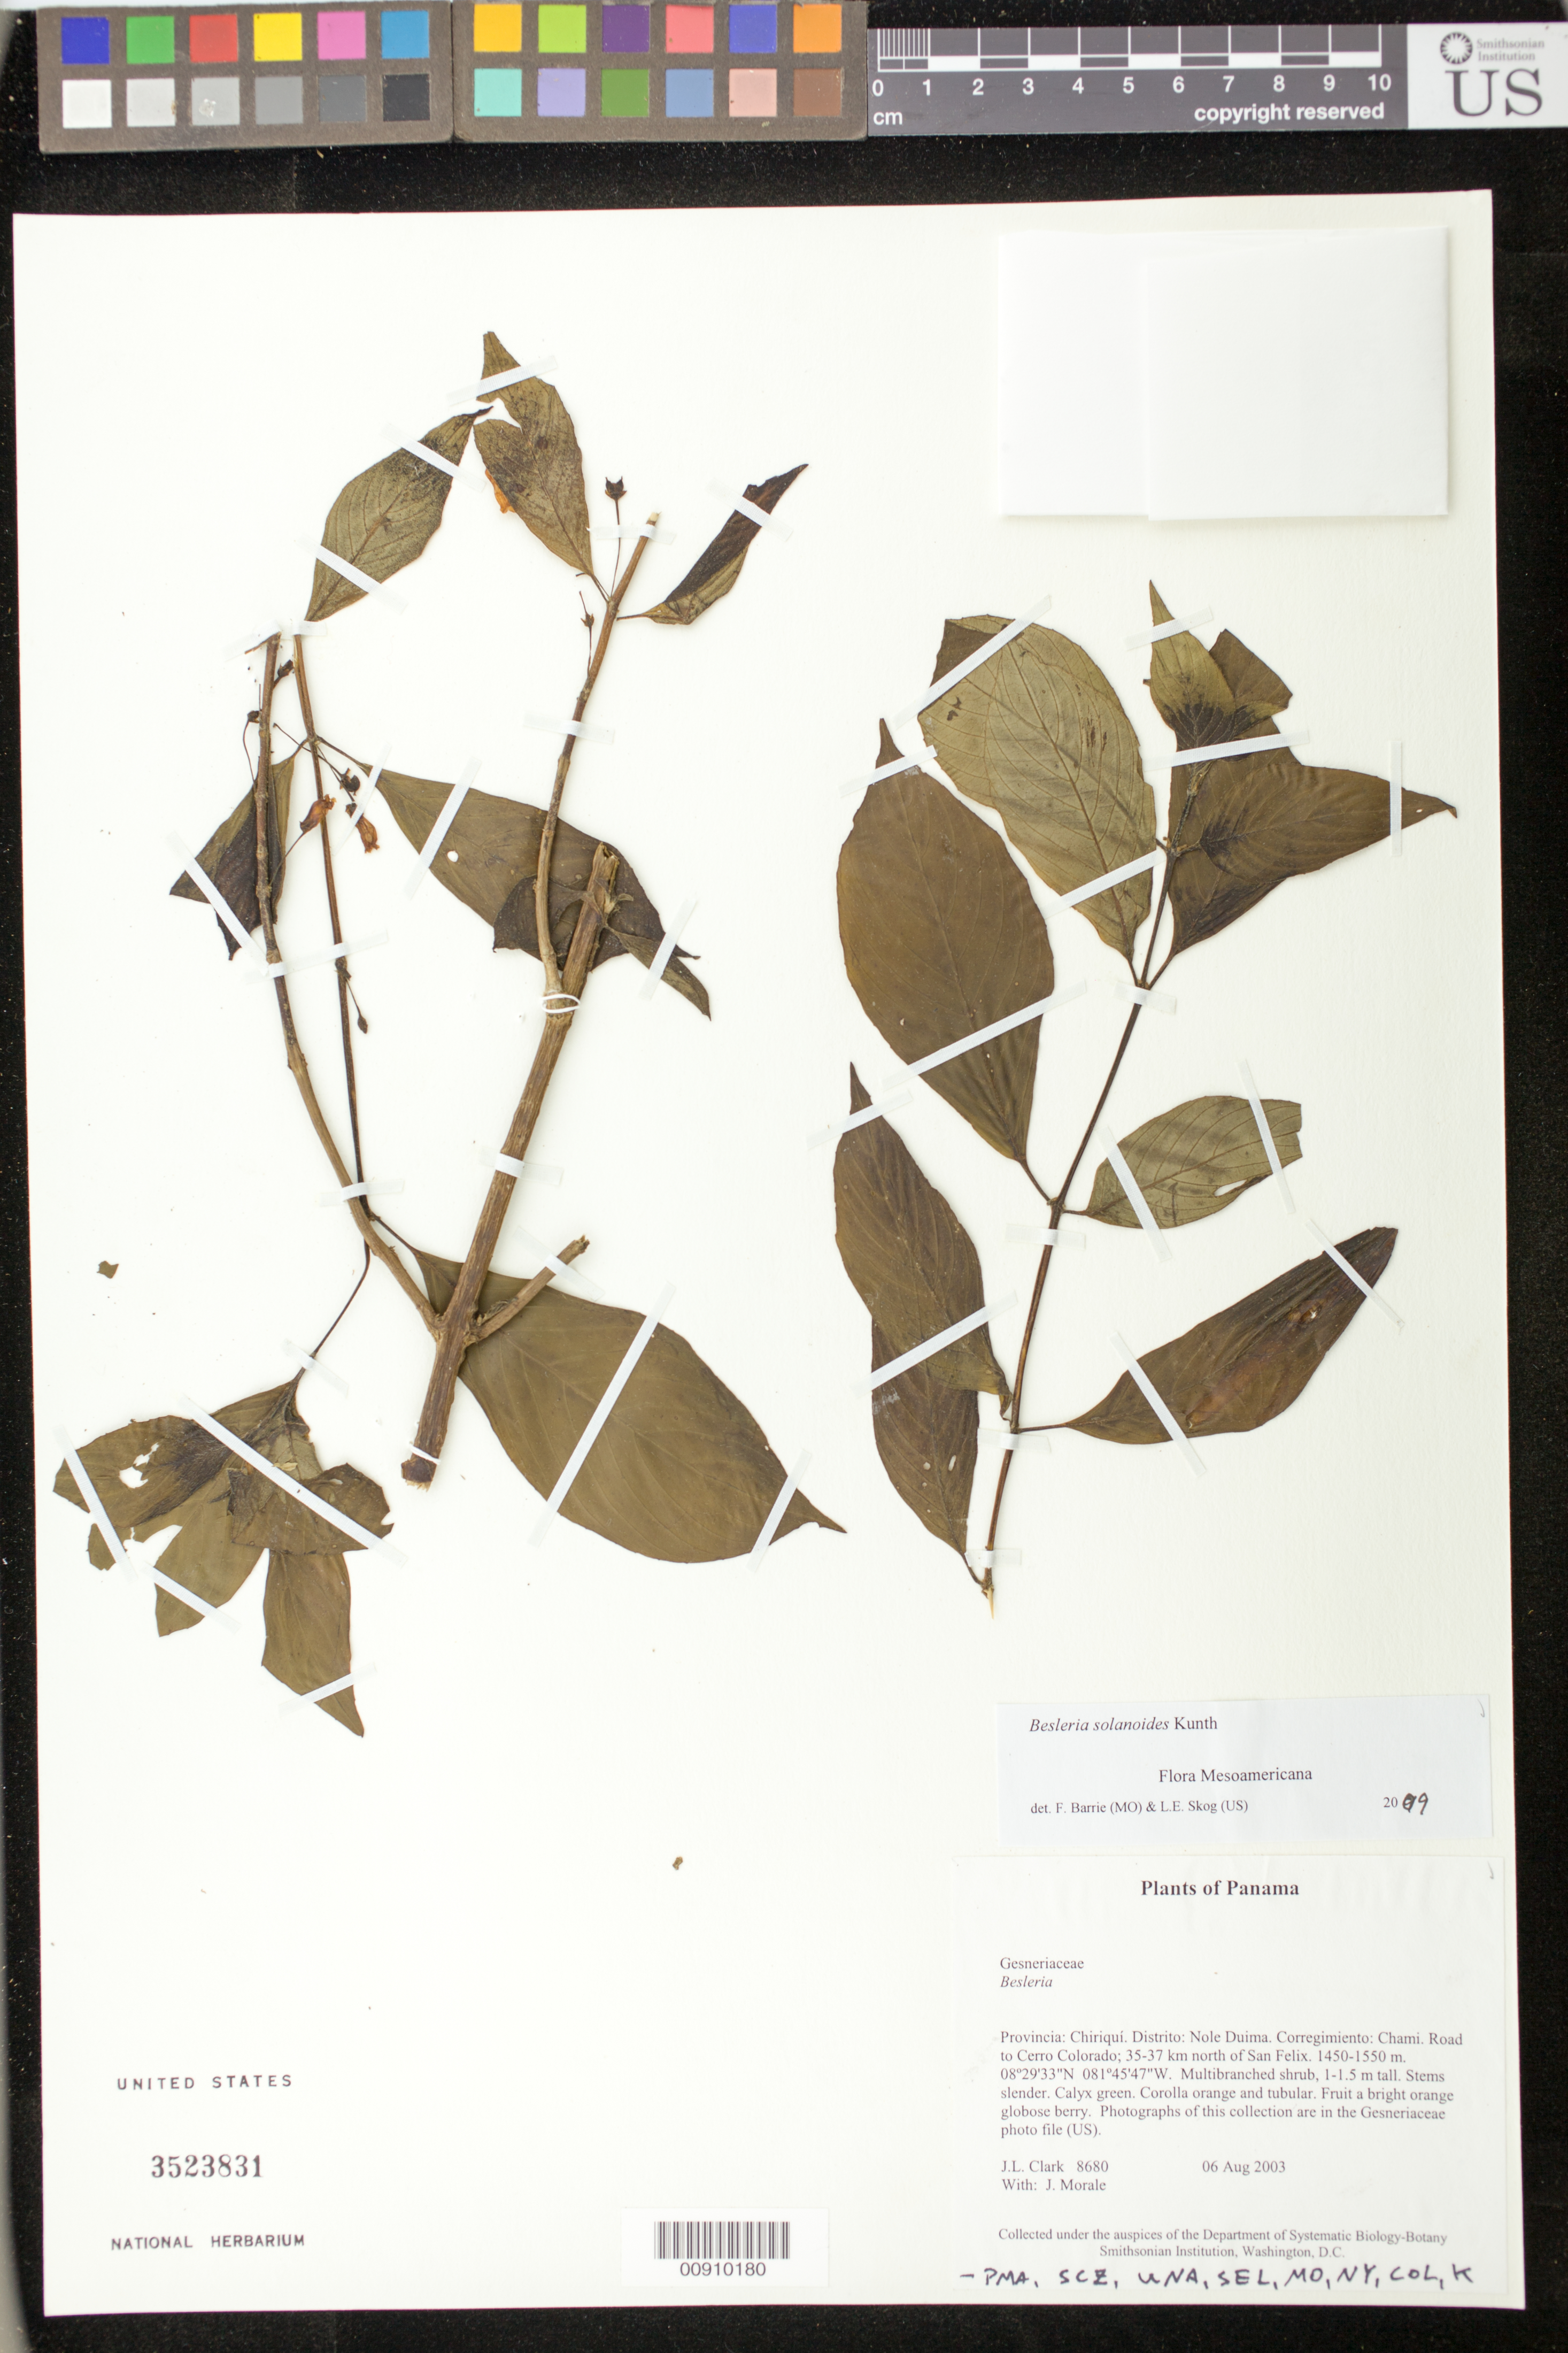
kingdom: Plantae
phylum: Tracheophyta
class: Magnoliopsida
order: Lamiales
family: Gesneriaceae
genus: Besleria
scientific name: Besleria solanoides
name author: Kunth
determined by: Barrie, F. R.; Skog, Laurence E.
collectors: J. L. Clark & J. Morale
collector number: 8680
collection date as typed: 06 Aug 2003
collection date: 2003-08-06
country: Panama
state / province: Ngöbe-Buglé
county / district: Nole Düima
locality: Corregimiento: Chami. Road to Cerro Colorado; 35-37 km north of San Felix.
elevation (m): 1450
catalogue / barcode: US 3523831